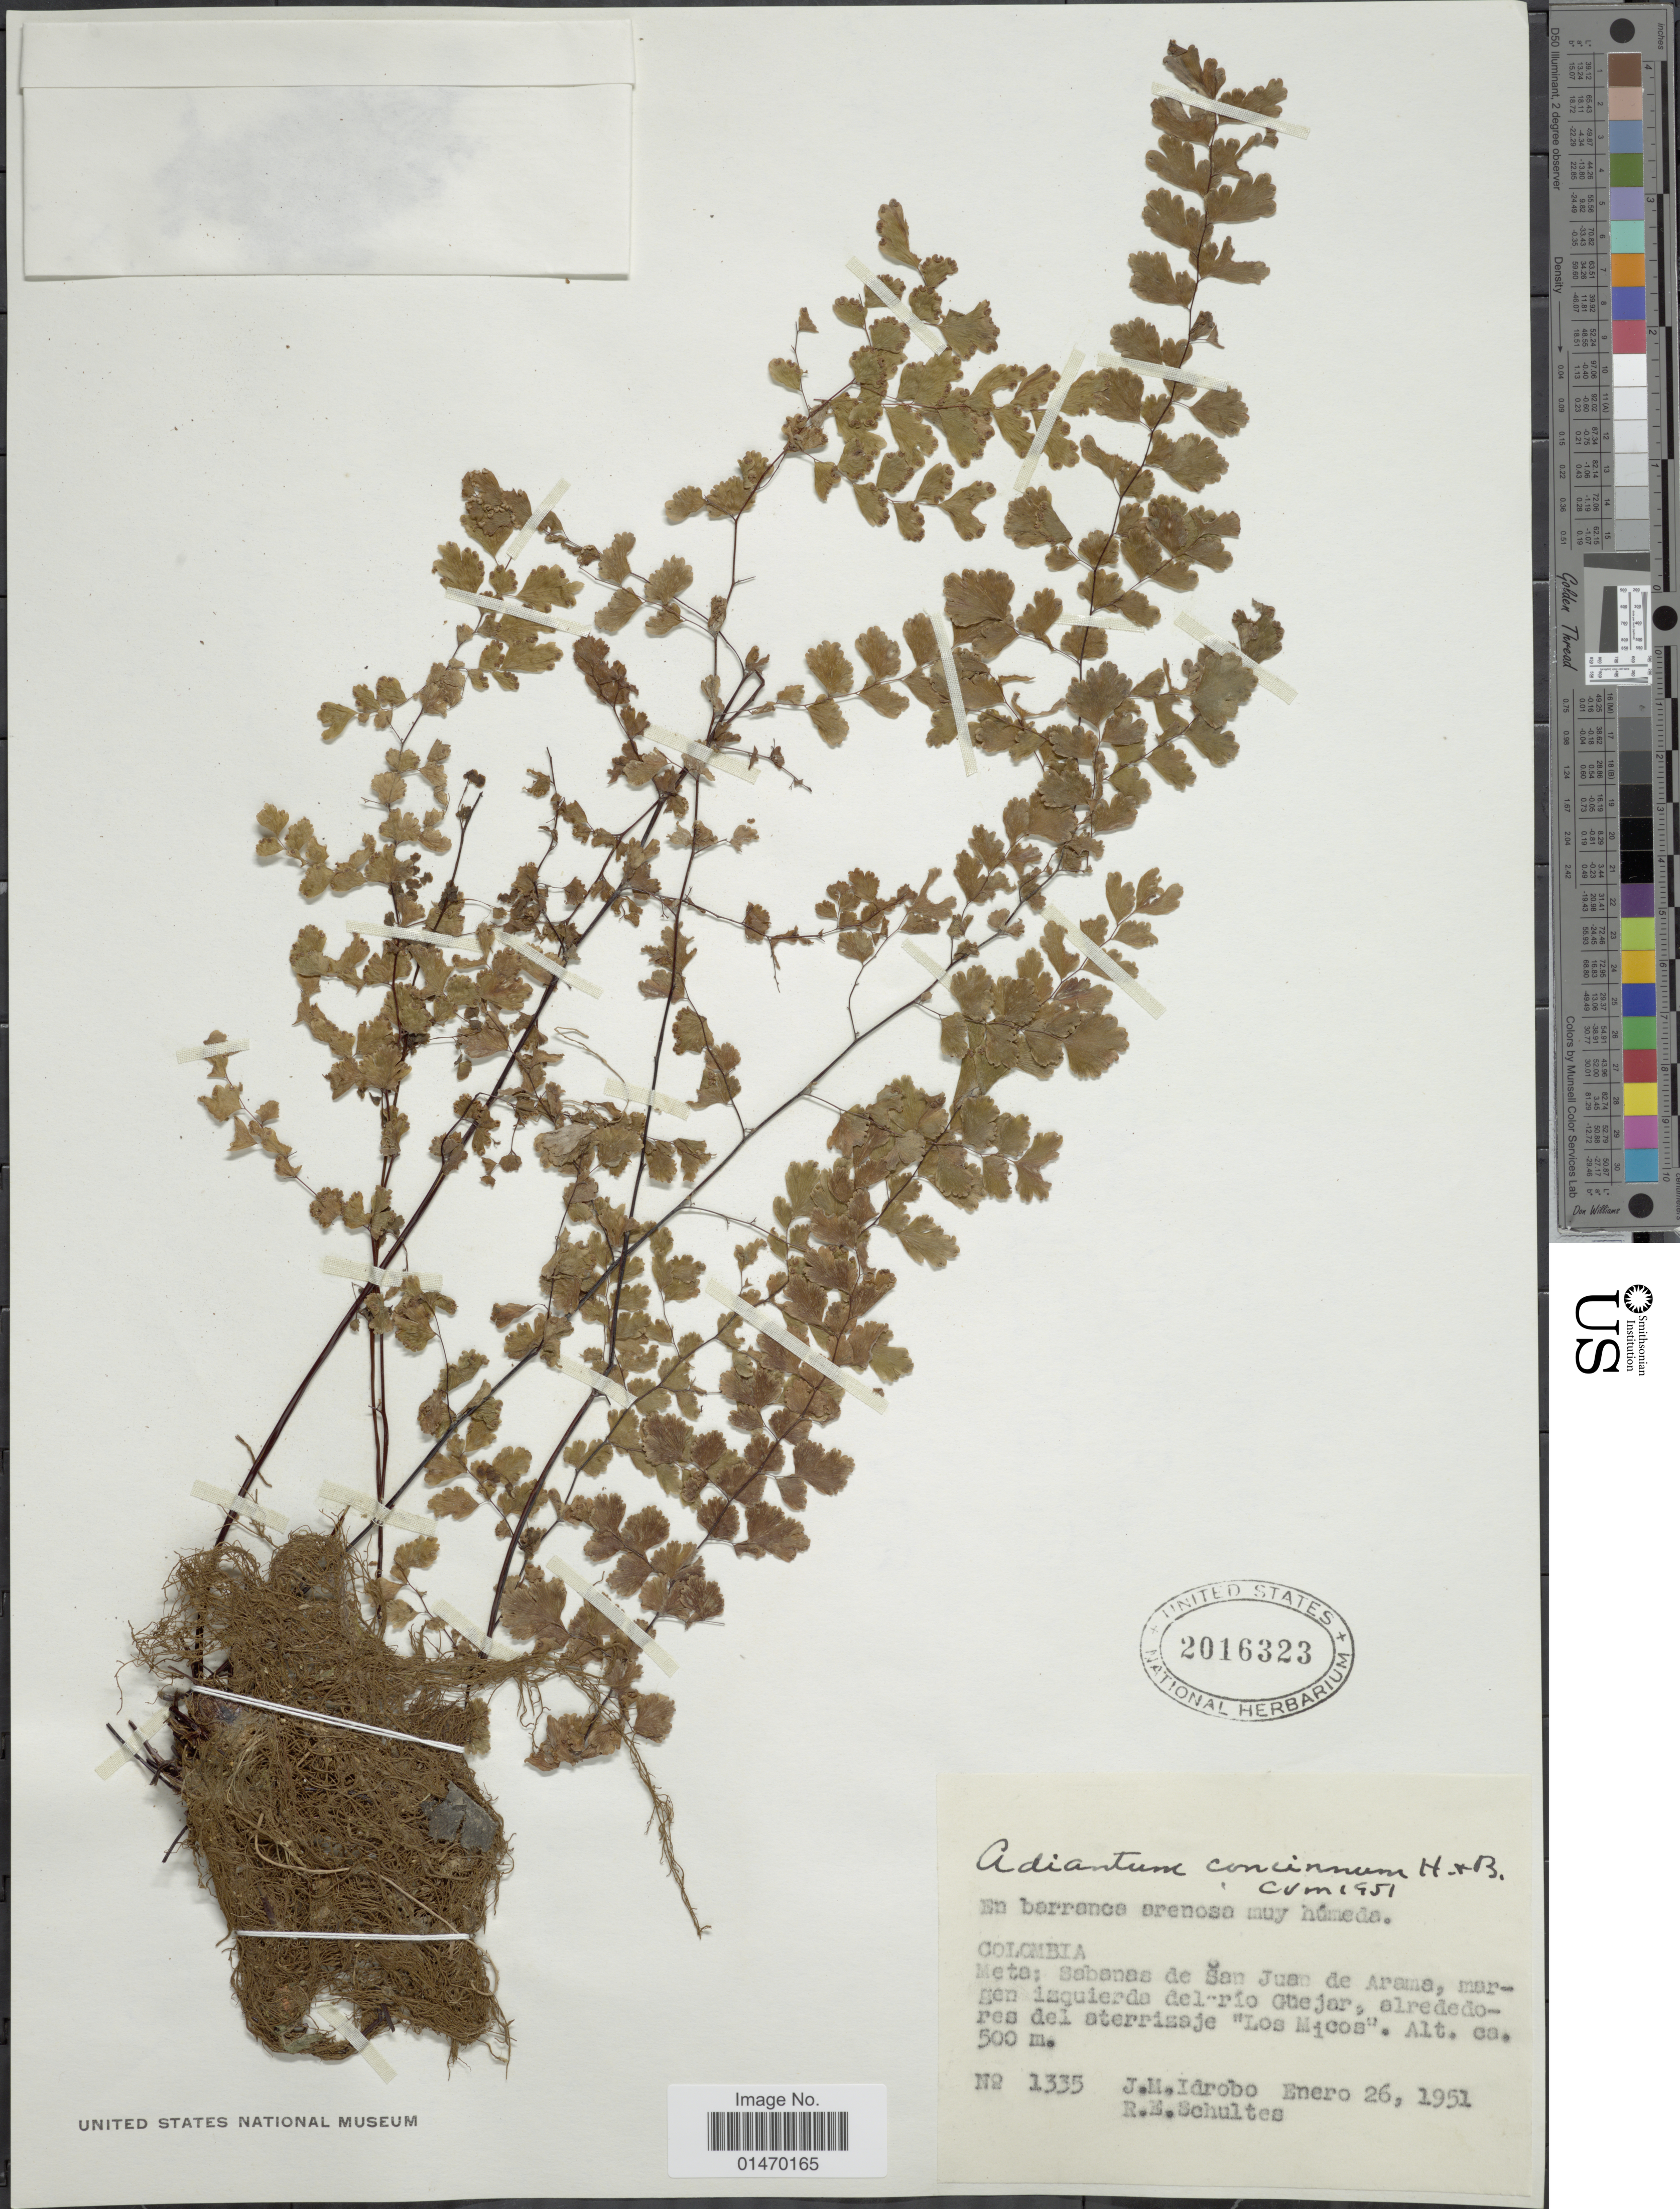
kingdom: Plantae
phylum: Tracheophyta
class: Polypodiopsida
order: Polypodiales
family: Pteridaceae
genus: Adiantum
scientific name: Adiantum concinnum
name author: Humb. & Bonpl. ex Willd.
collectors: J. M. Idrobo & R. E. Schultes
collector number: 1335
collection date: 1951-01-26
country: Colombia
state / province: Meta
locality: Sabanas de San Juand Arama, margem isquierdo del rio Guejar.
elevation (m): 500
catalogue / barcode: US 2016323